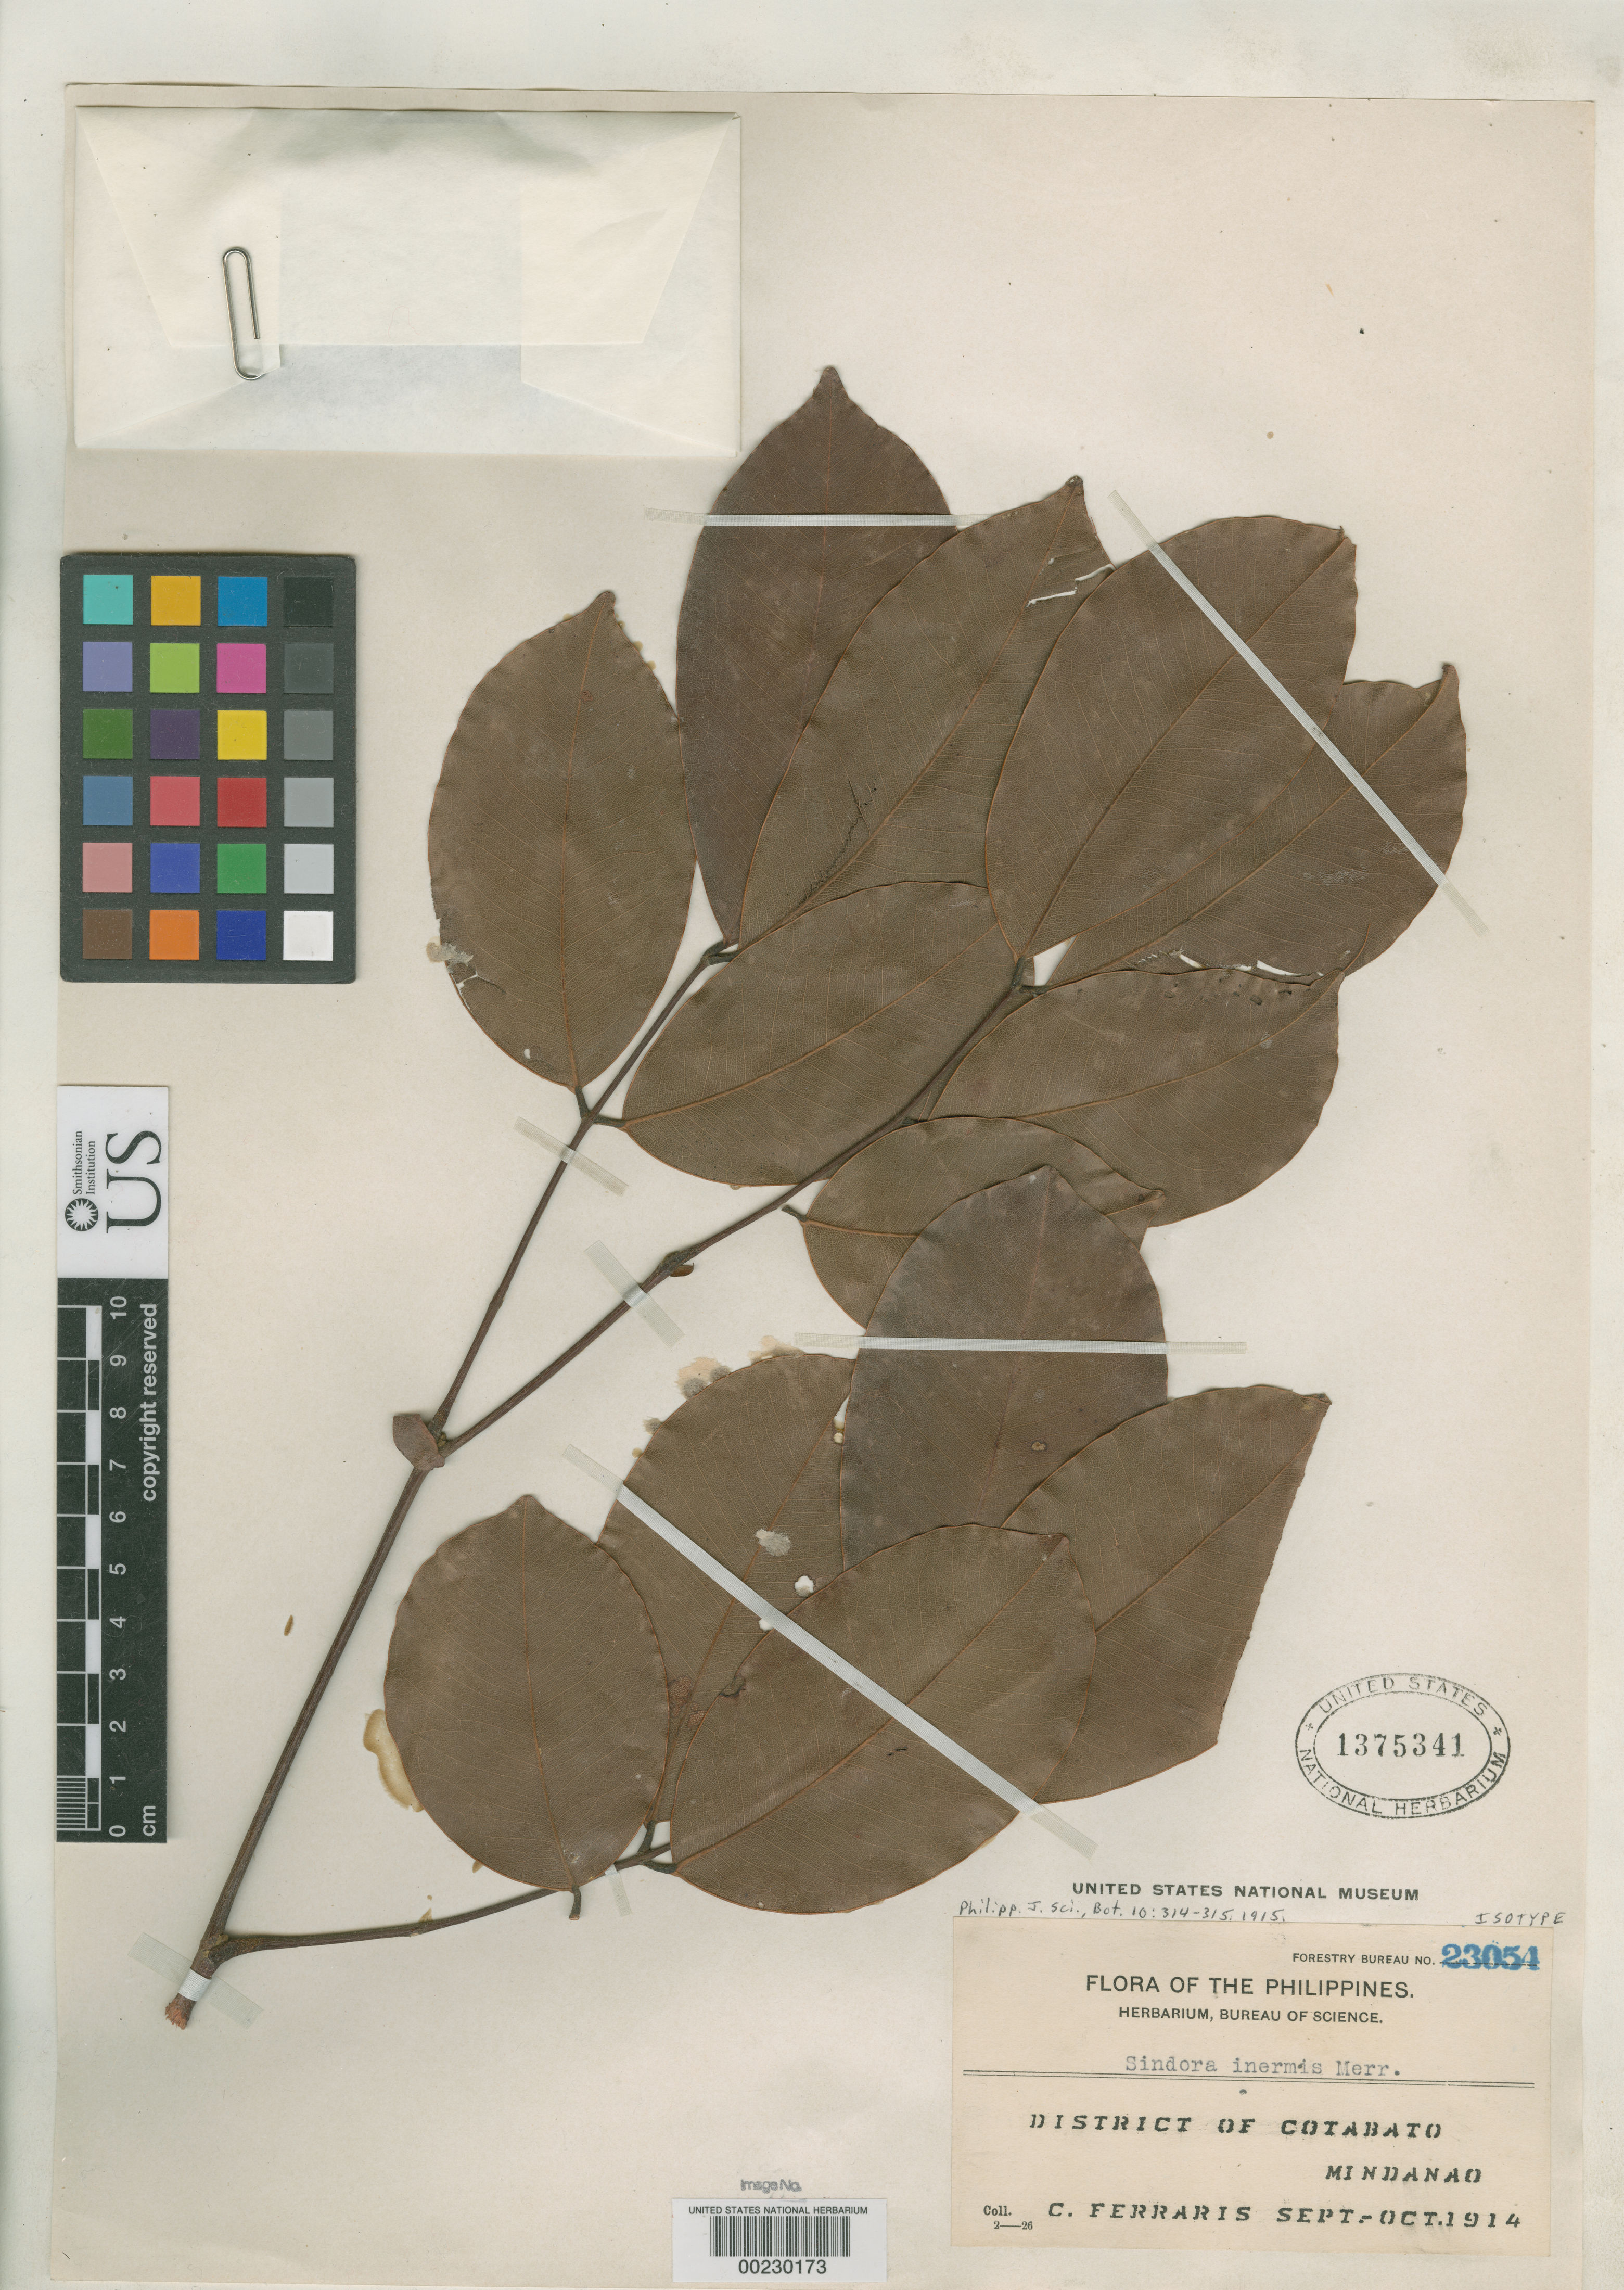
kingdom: Plantae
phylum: Tracheophyta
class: Magnoliopsida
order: Fabales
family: Fabaceae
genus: Sindora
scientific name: Sindora inermis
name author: Merr.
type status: Isotype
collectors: C. Ferraris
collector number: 23054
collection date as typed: Sep 1914 to -- Oct 1914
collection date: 1914-09/1914-10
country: Philippines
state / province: Soccsksargen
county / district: North Cotabato / South Cotabato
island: Mindanao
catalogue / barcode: US 1375341